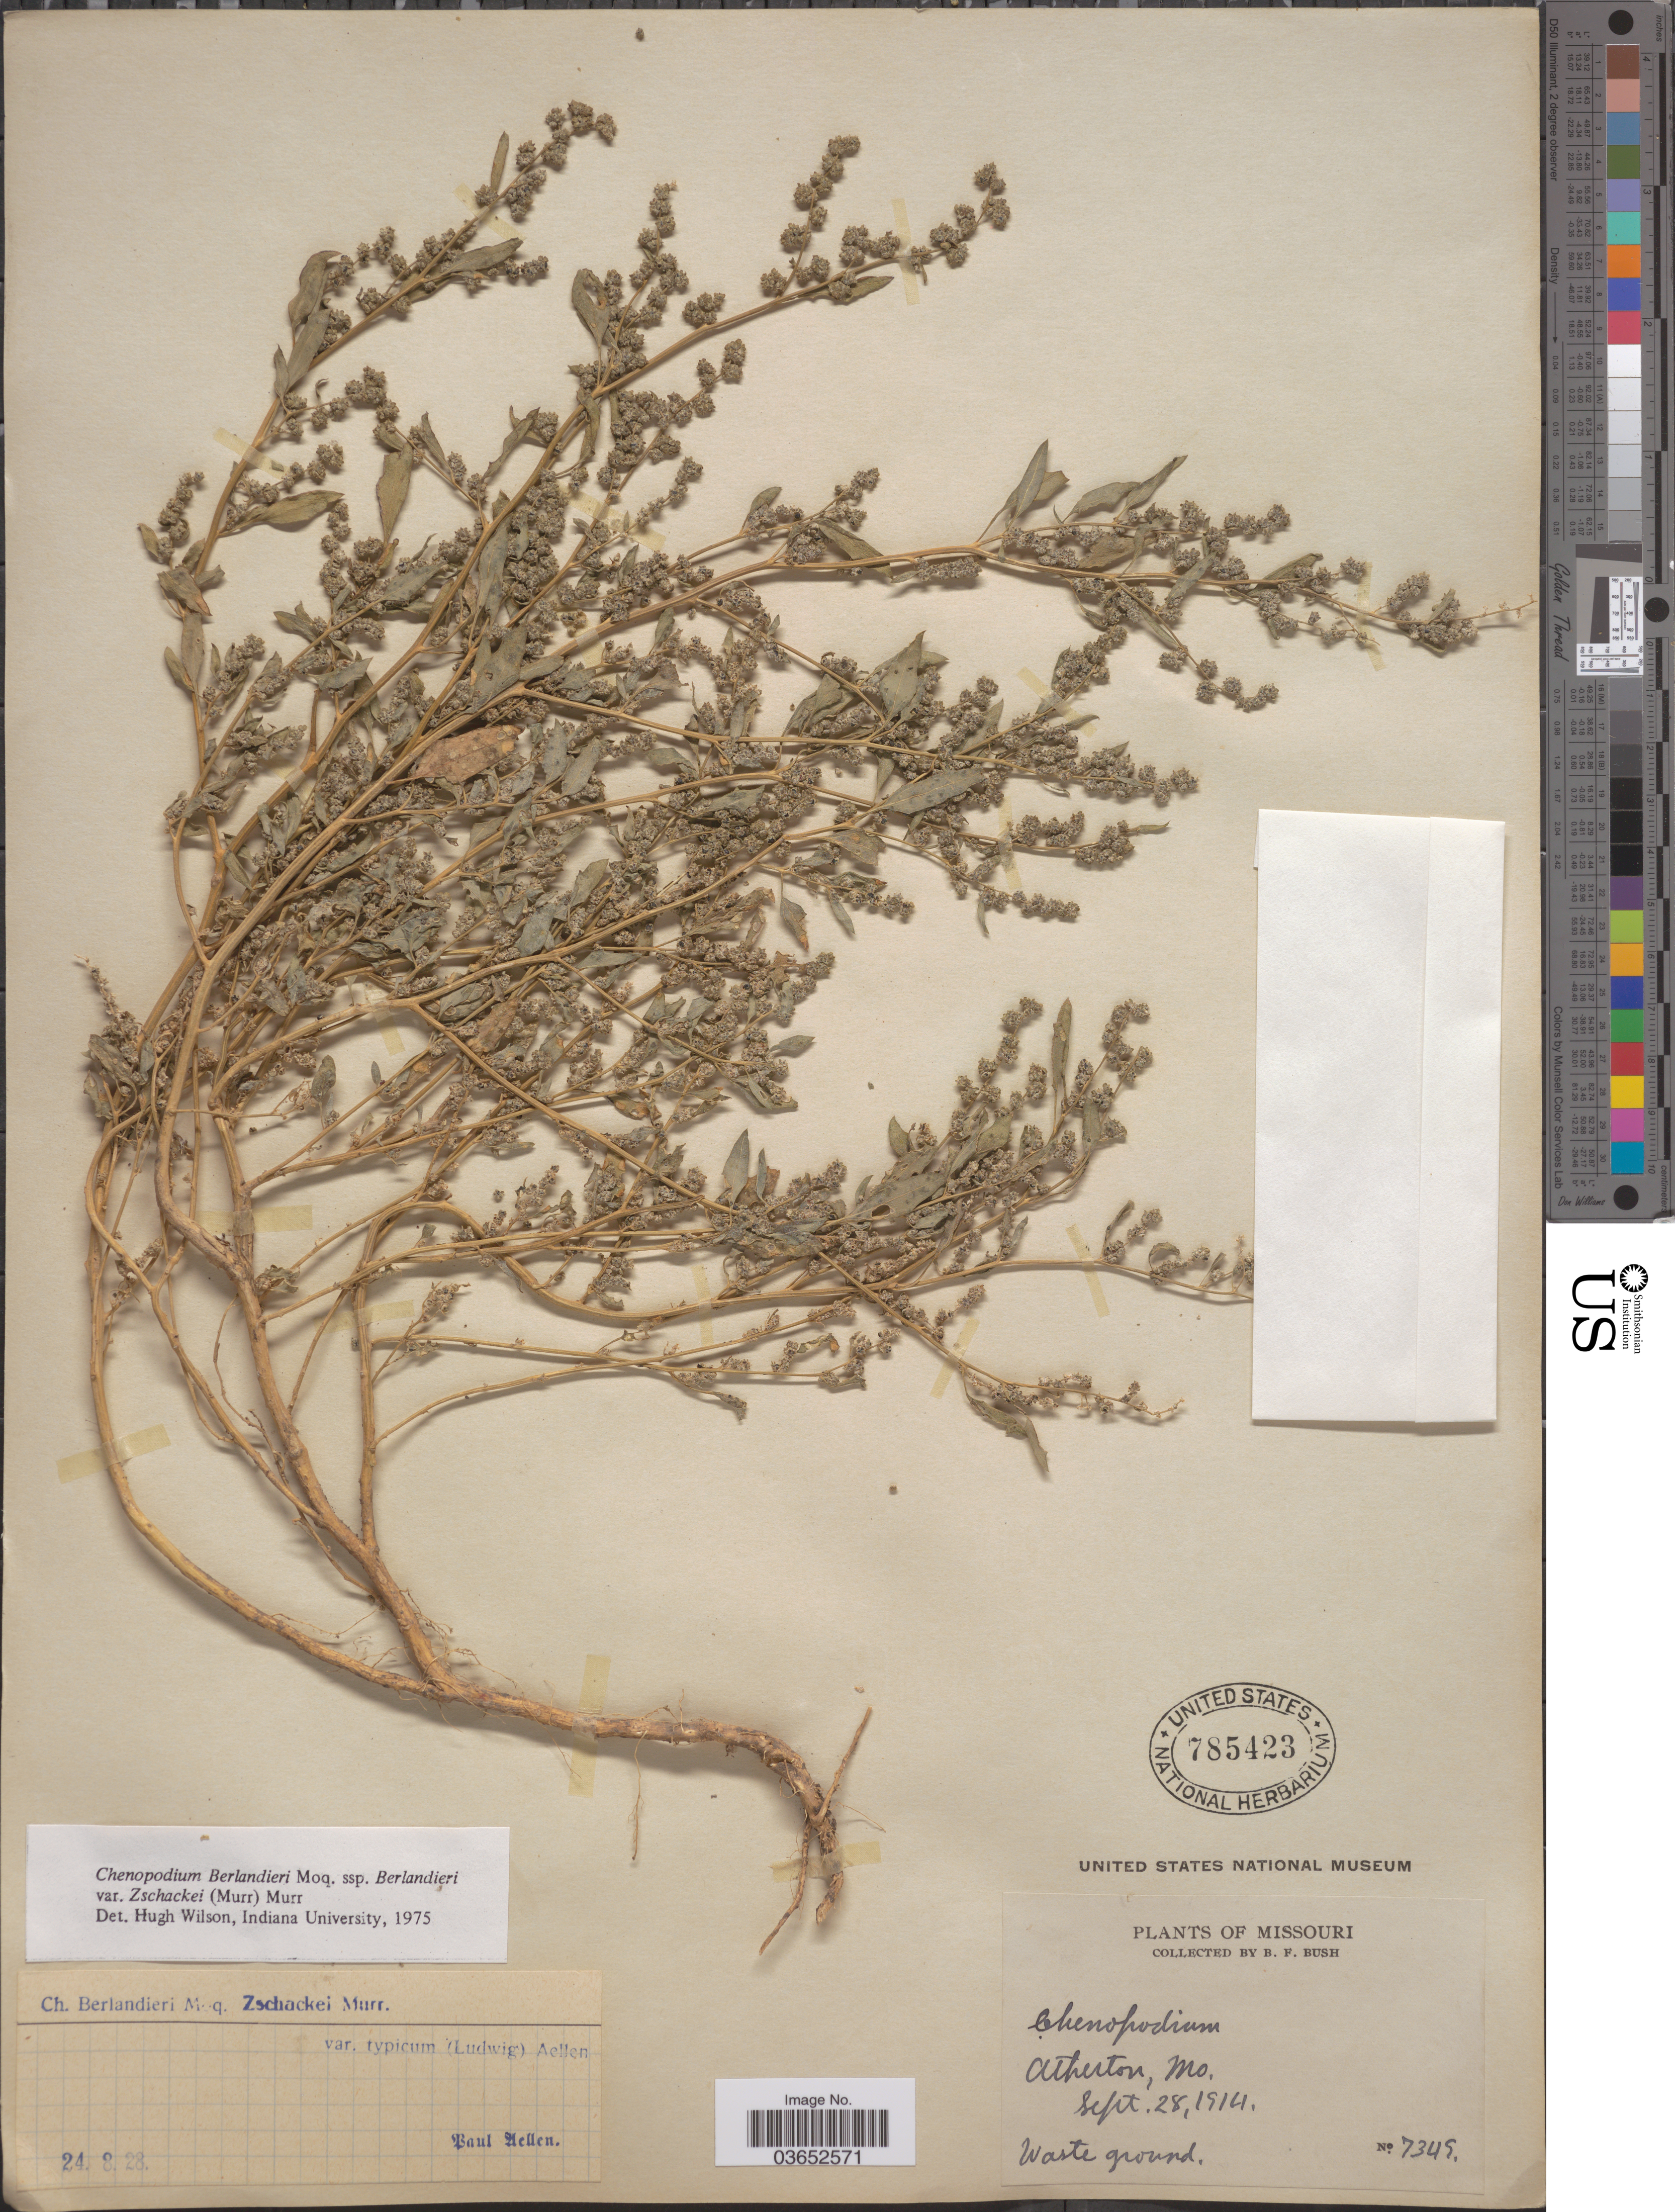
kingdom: Plantae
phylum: Tracheophyta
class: Magnoliopsida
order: Caryophyllales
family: Amaranthaceae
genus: Chenopodium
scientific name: Chenopodium berlandieri var. typicum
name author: A. Ludw. ex Graebn.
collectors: B. F. Bush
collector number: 7349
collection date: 1914-09-28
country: United States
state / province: Missouri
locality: Atherton.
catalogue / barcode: US 785423